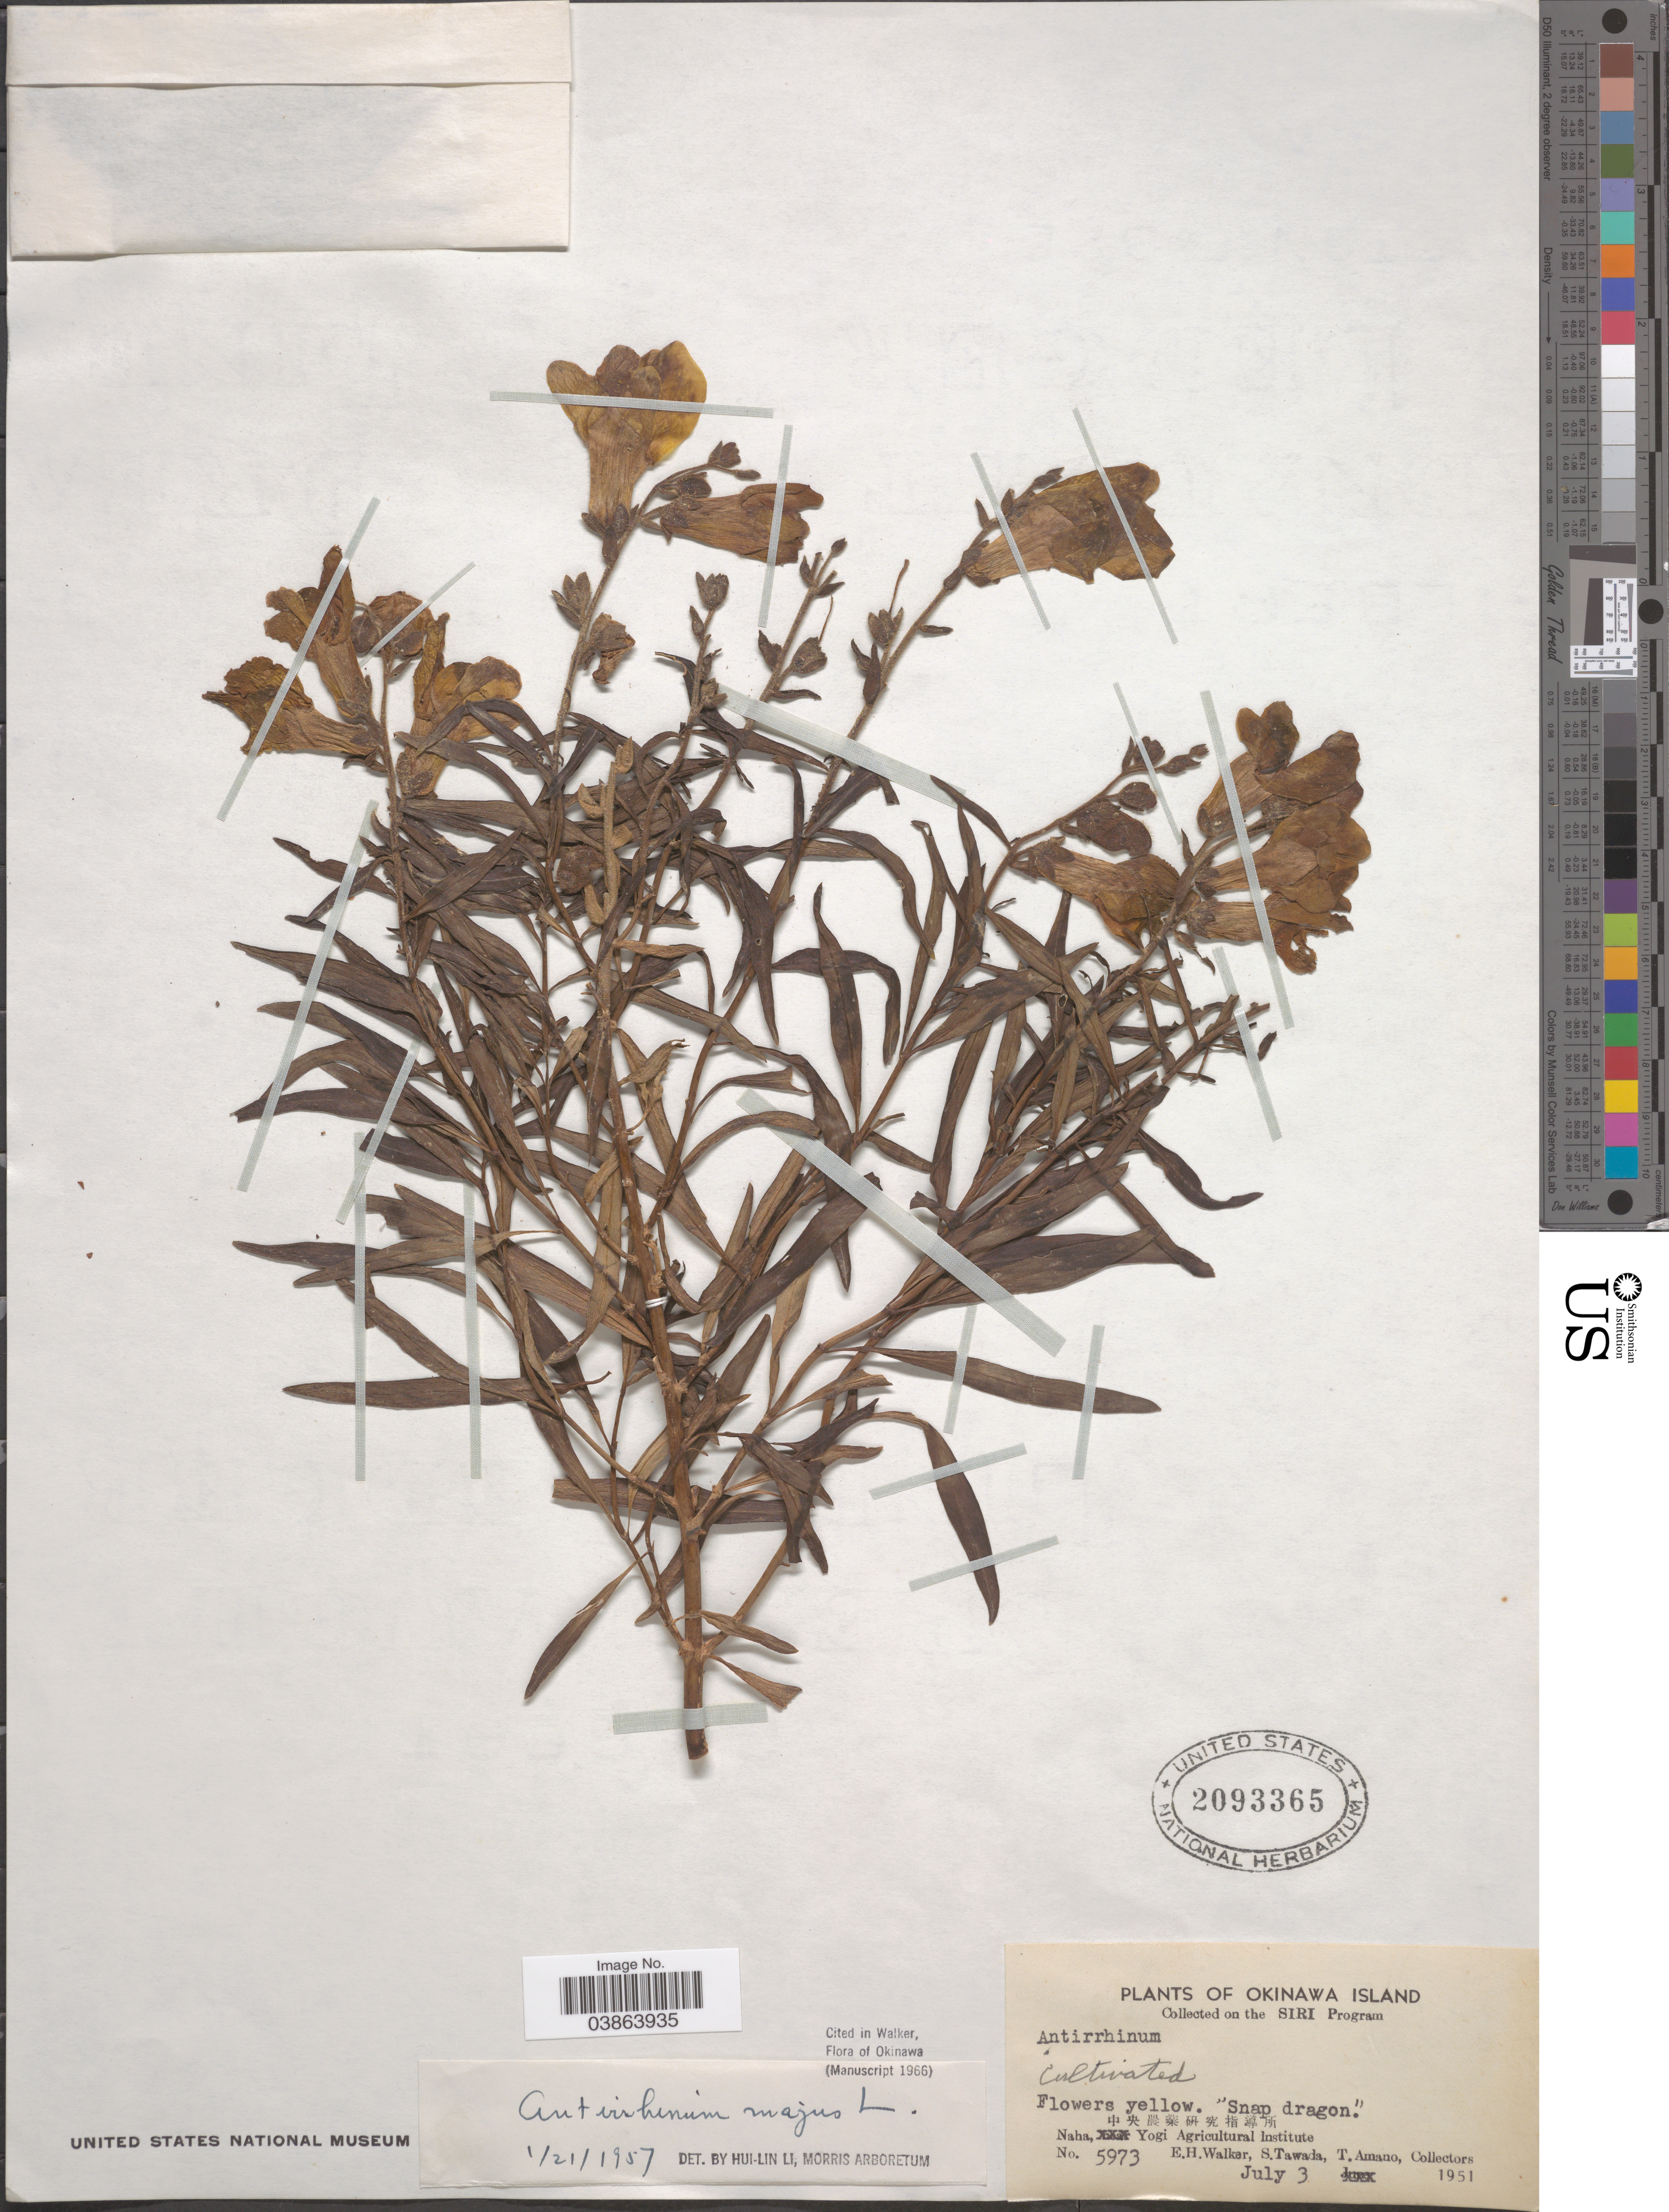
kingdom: Plantae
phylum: Tracheophyta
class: Magnoliopsida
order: Lamiales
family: Plantaginaceae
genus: Antirrhinum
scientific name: Antirrhinum majus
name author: L.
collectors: E. H. Walker, S. Tawada & T. Amano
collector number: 5973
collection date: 1951-07-03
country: Japan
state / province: Okinawa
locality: Naham Yogi Agricultural Institute.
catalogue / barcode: US 2093365